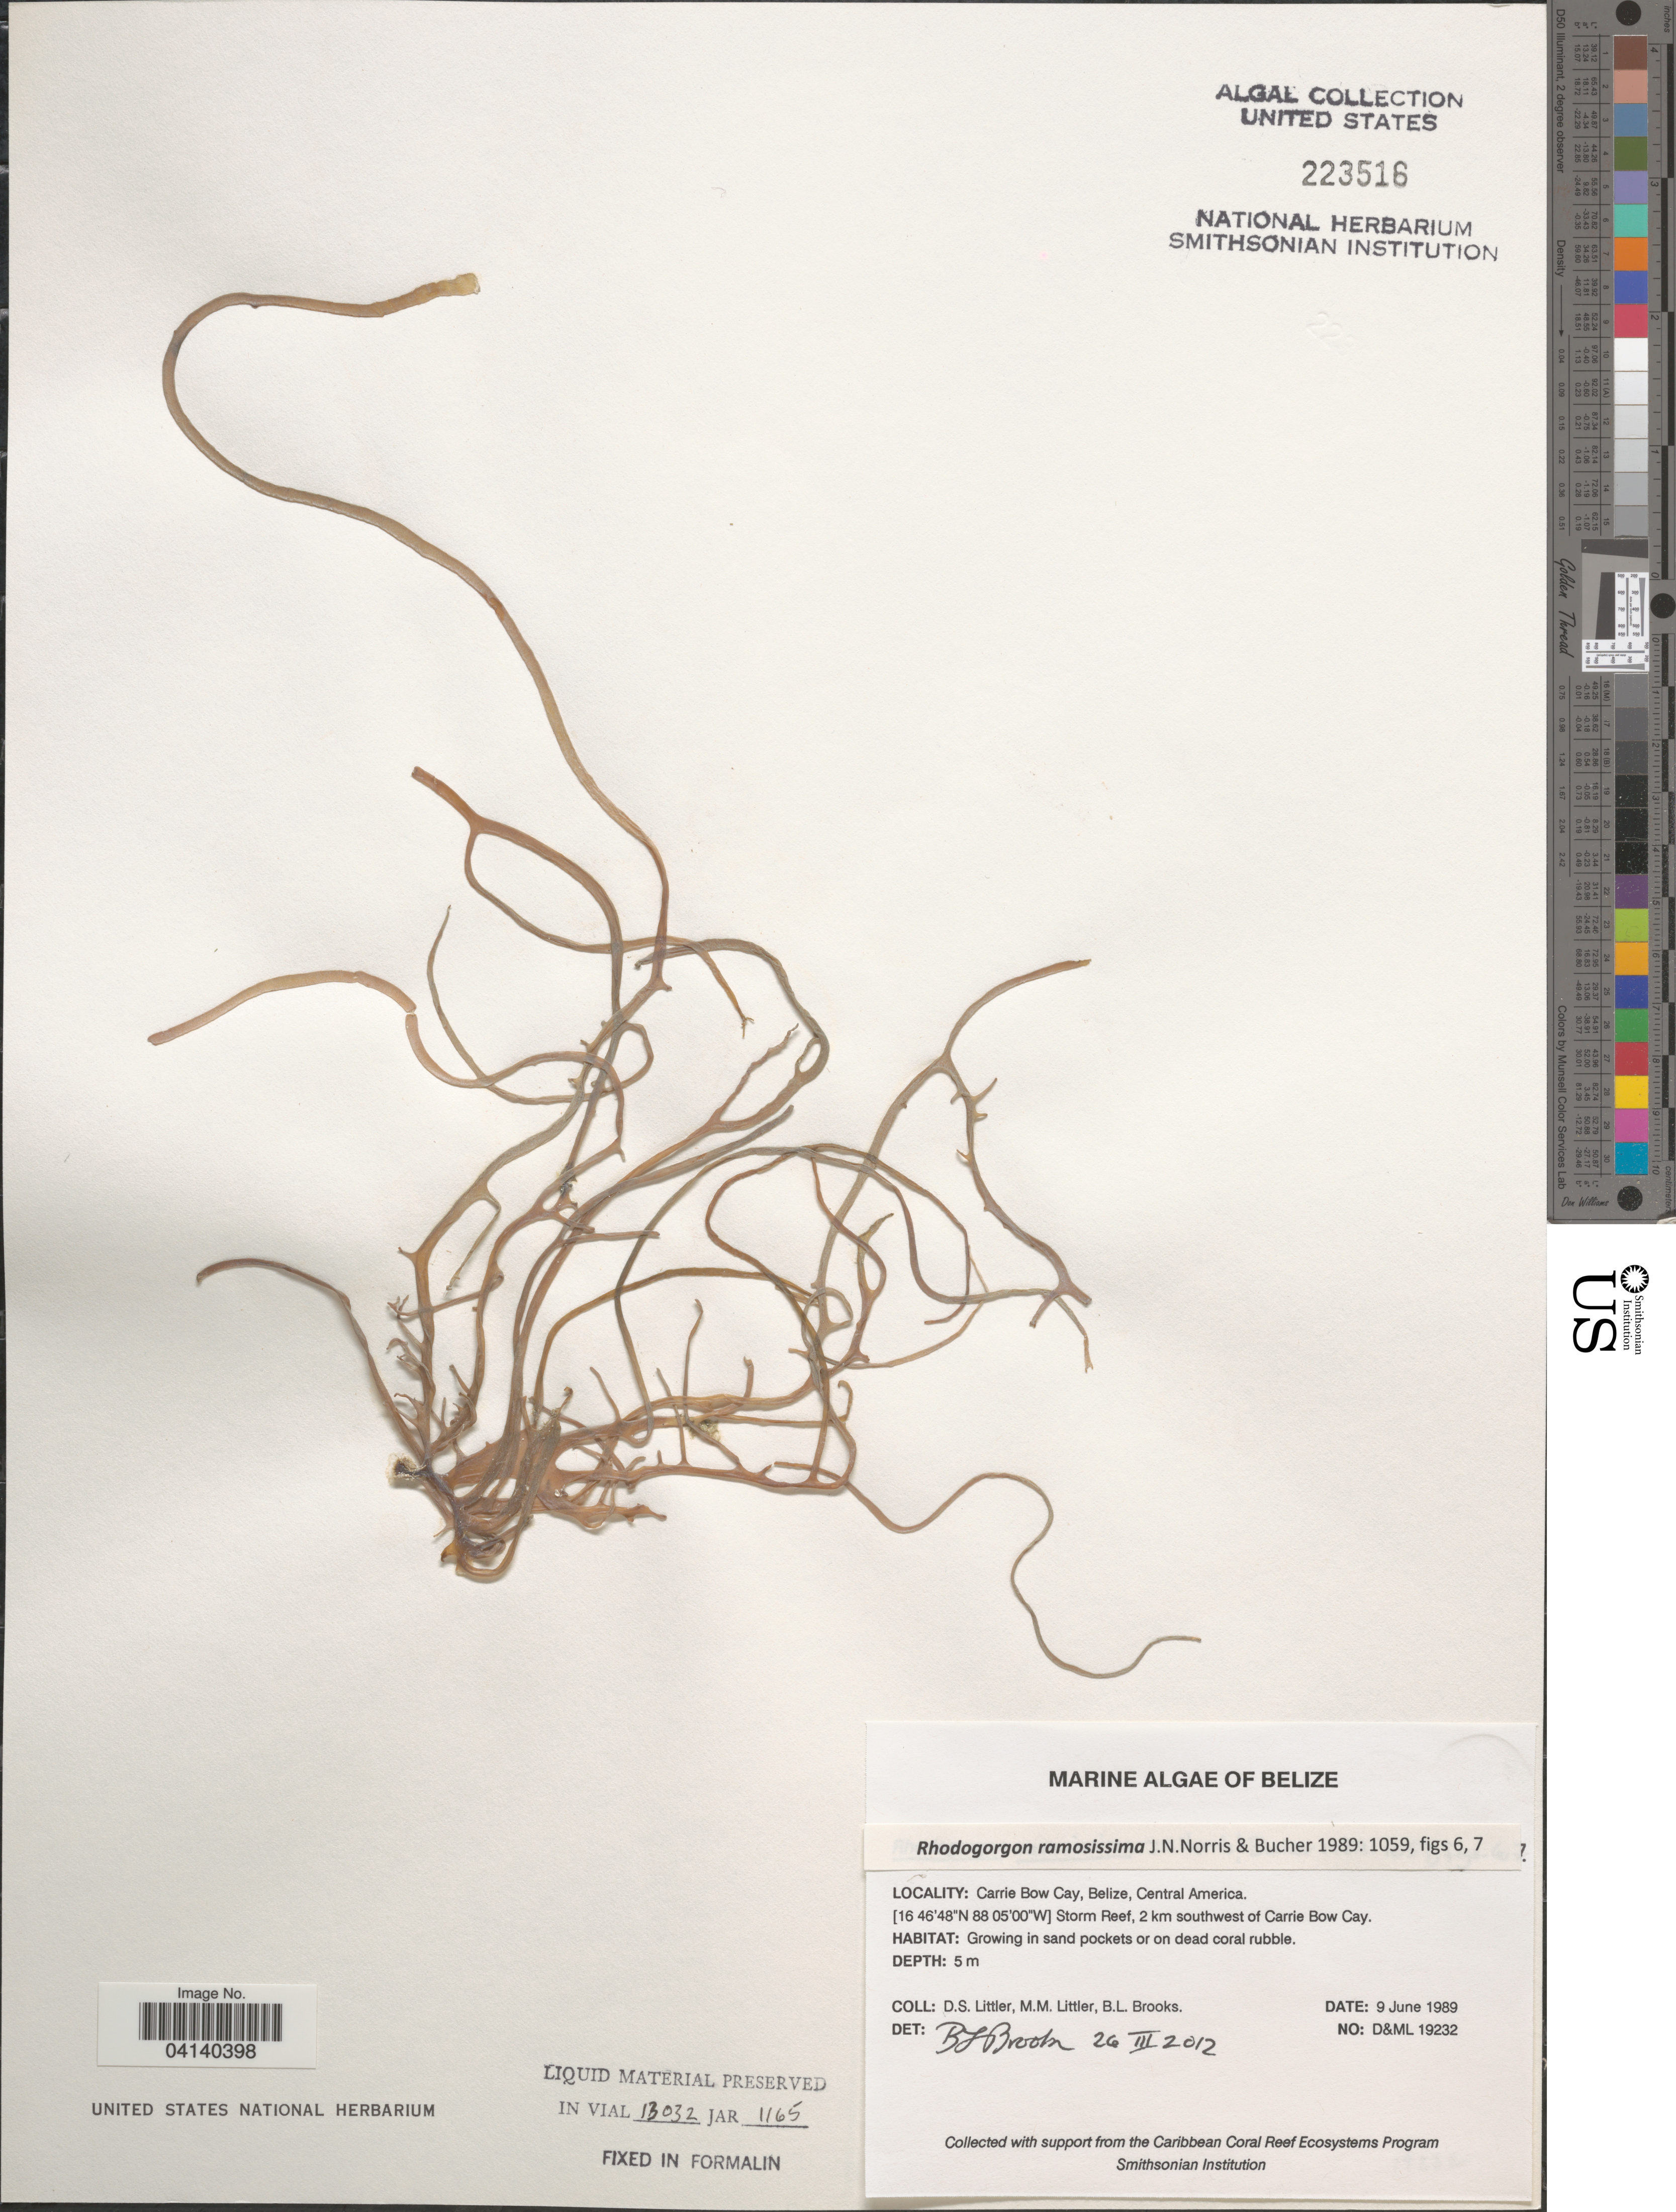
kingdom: Plantae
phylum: Rhodophyta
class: Florideophyceae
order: Rhodogorgonales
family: Rhodogorgonaceae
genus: Rhodogorgon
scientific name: Rhodogorgon ramosissima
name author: J.N. Norris & K.E. Bucher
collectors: D. S. Littler & B. Brooks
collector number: D&ML19232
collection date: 1989-06-09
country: Belize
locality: Carrie Bow Cay. Storm Reef, 2 km southwest of Carrie Bow Cay.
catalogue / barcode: US 223516